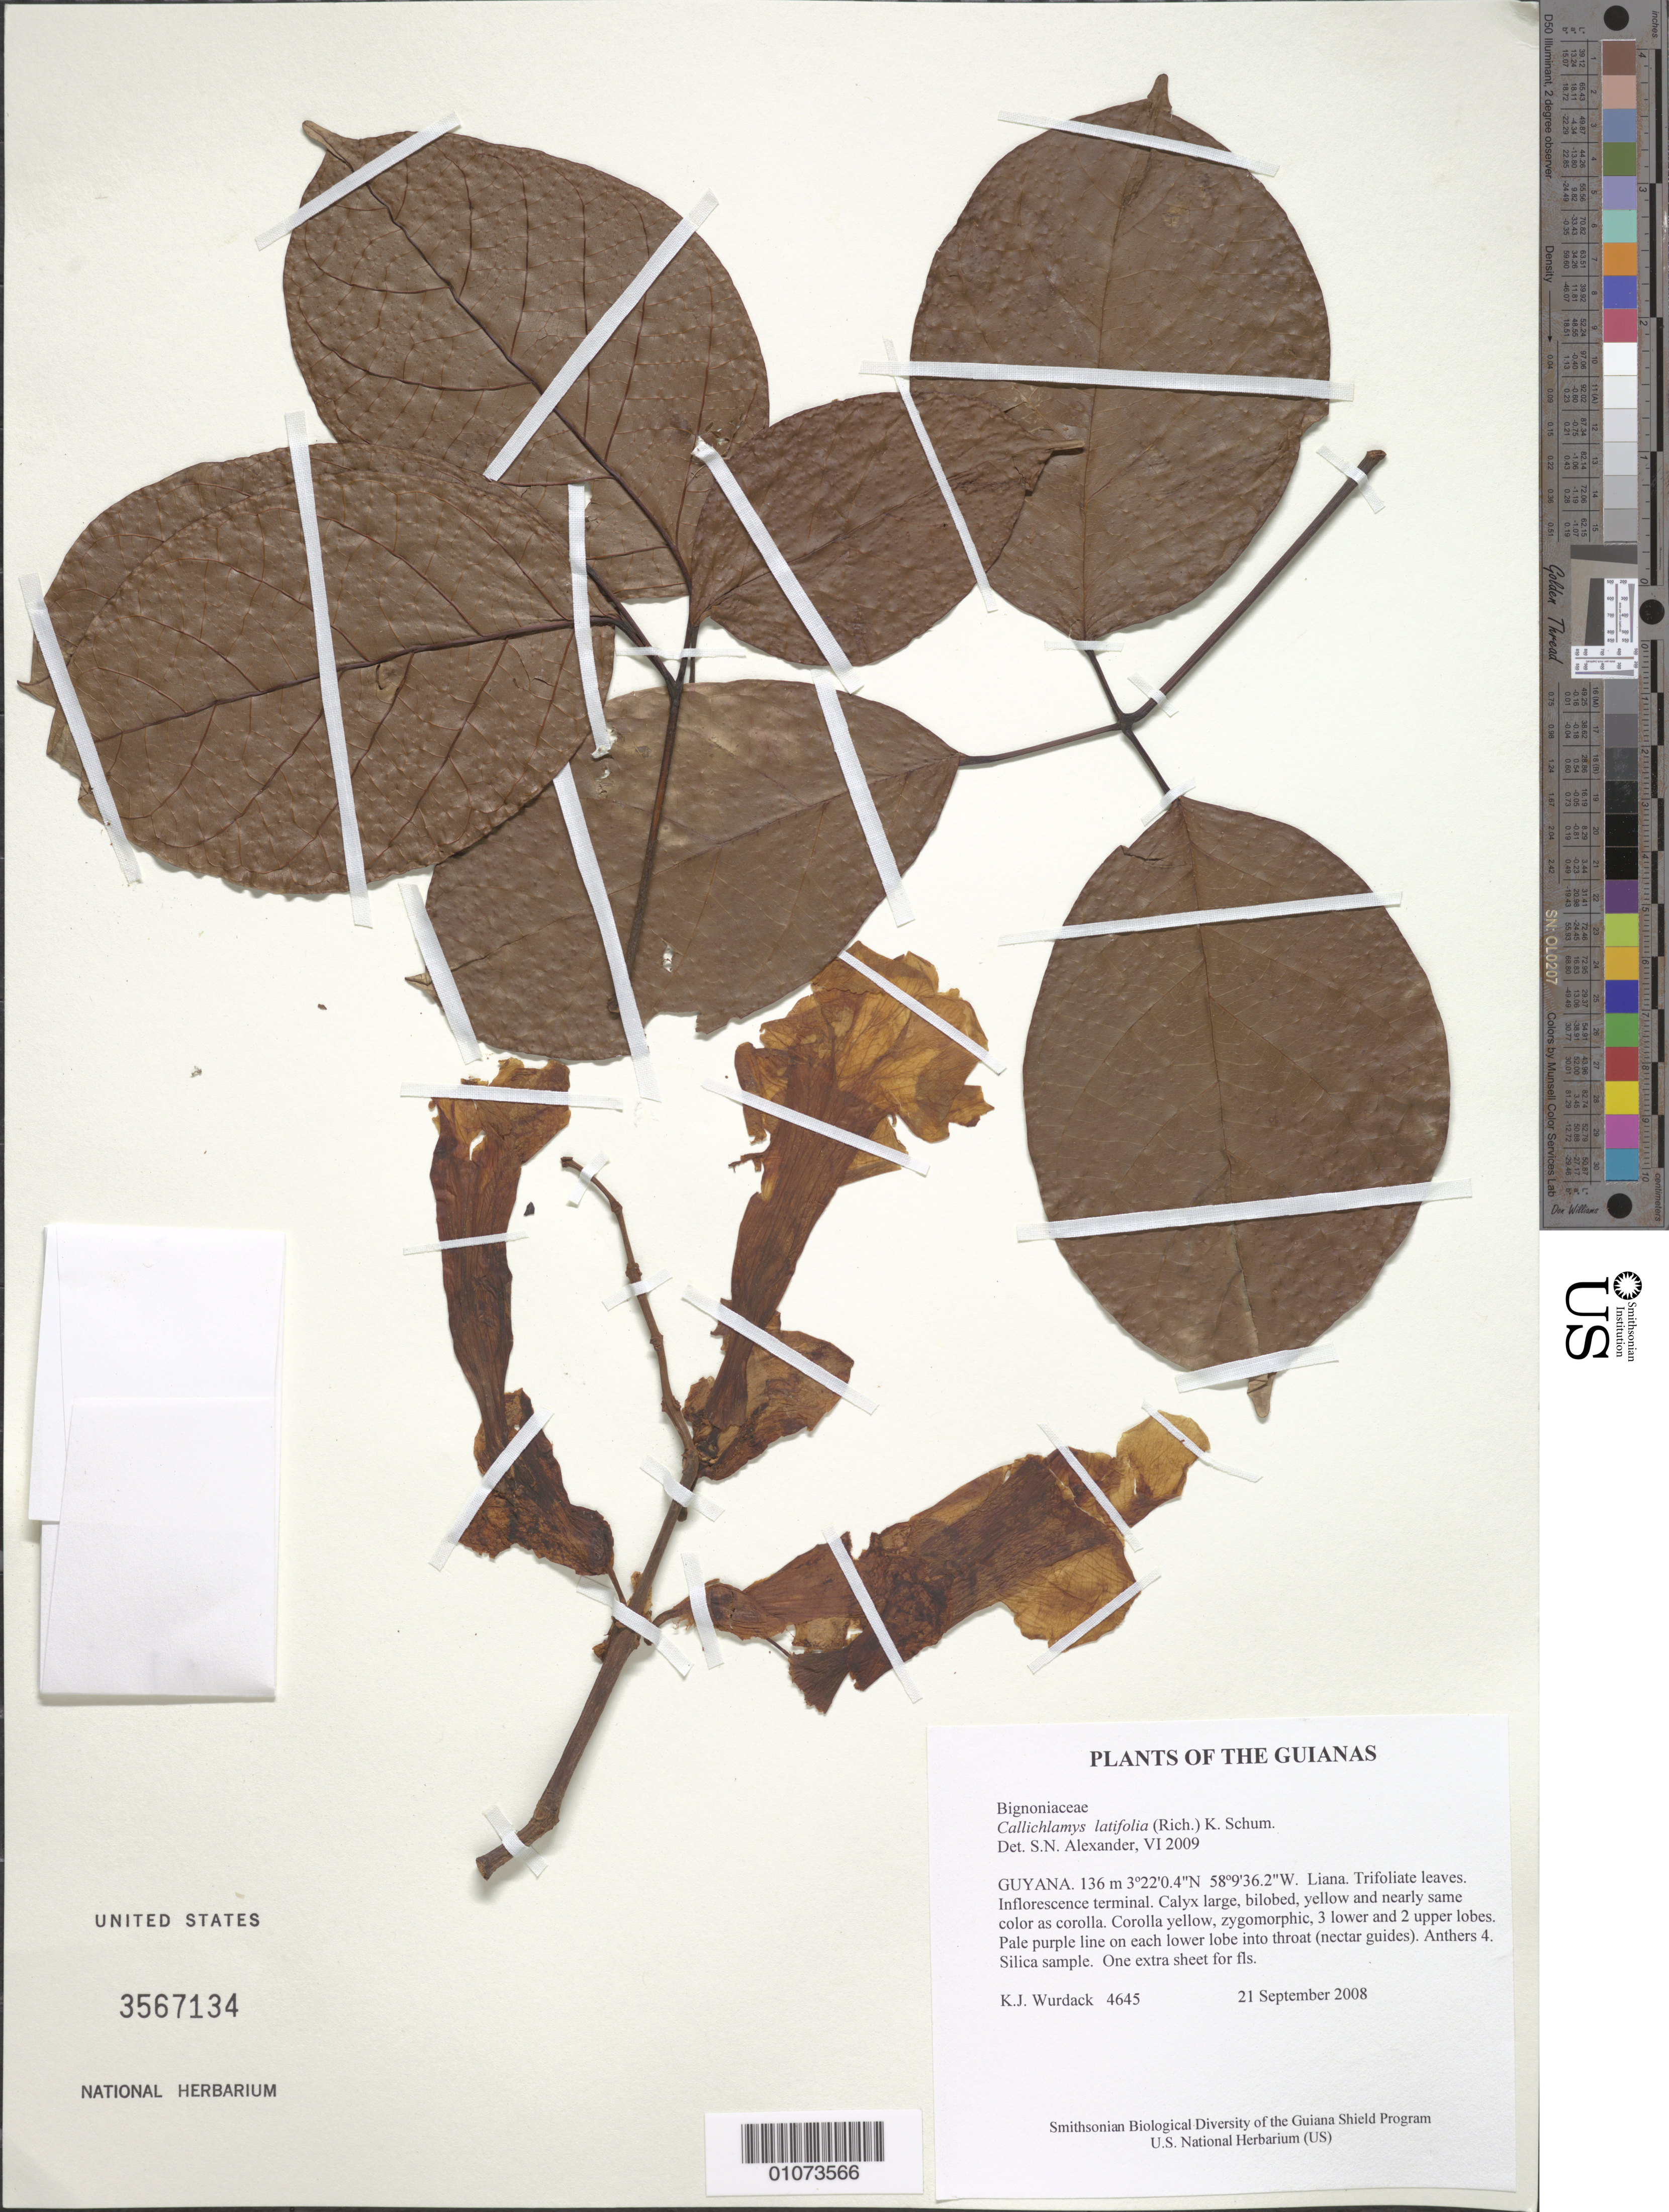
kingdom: Plantae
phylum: Tracheophyta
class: Magnoliopsida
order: Lamiales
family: Bignoniaceae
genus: Callichlamys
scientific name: Callichlamys latifolia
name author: (Rich.) K. Schum.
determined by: Alexander, S. N.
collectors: K. Wurdack, K. M. Redden, A. Rodriguez, C. Perry, P. Ragnauth, N. John, H. James & H. Simon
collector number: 4645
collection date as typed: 21 September 2008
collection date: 2008-09-21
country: Guyana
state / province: U. Takutu-U. Essequibo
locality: CI concession. Line 12 to 3.7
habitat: Forest with large crater-like holes filled with water. Large trees and Bauhina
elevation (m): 136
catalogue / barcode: US 3567134